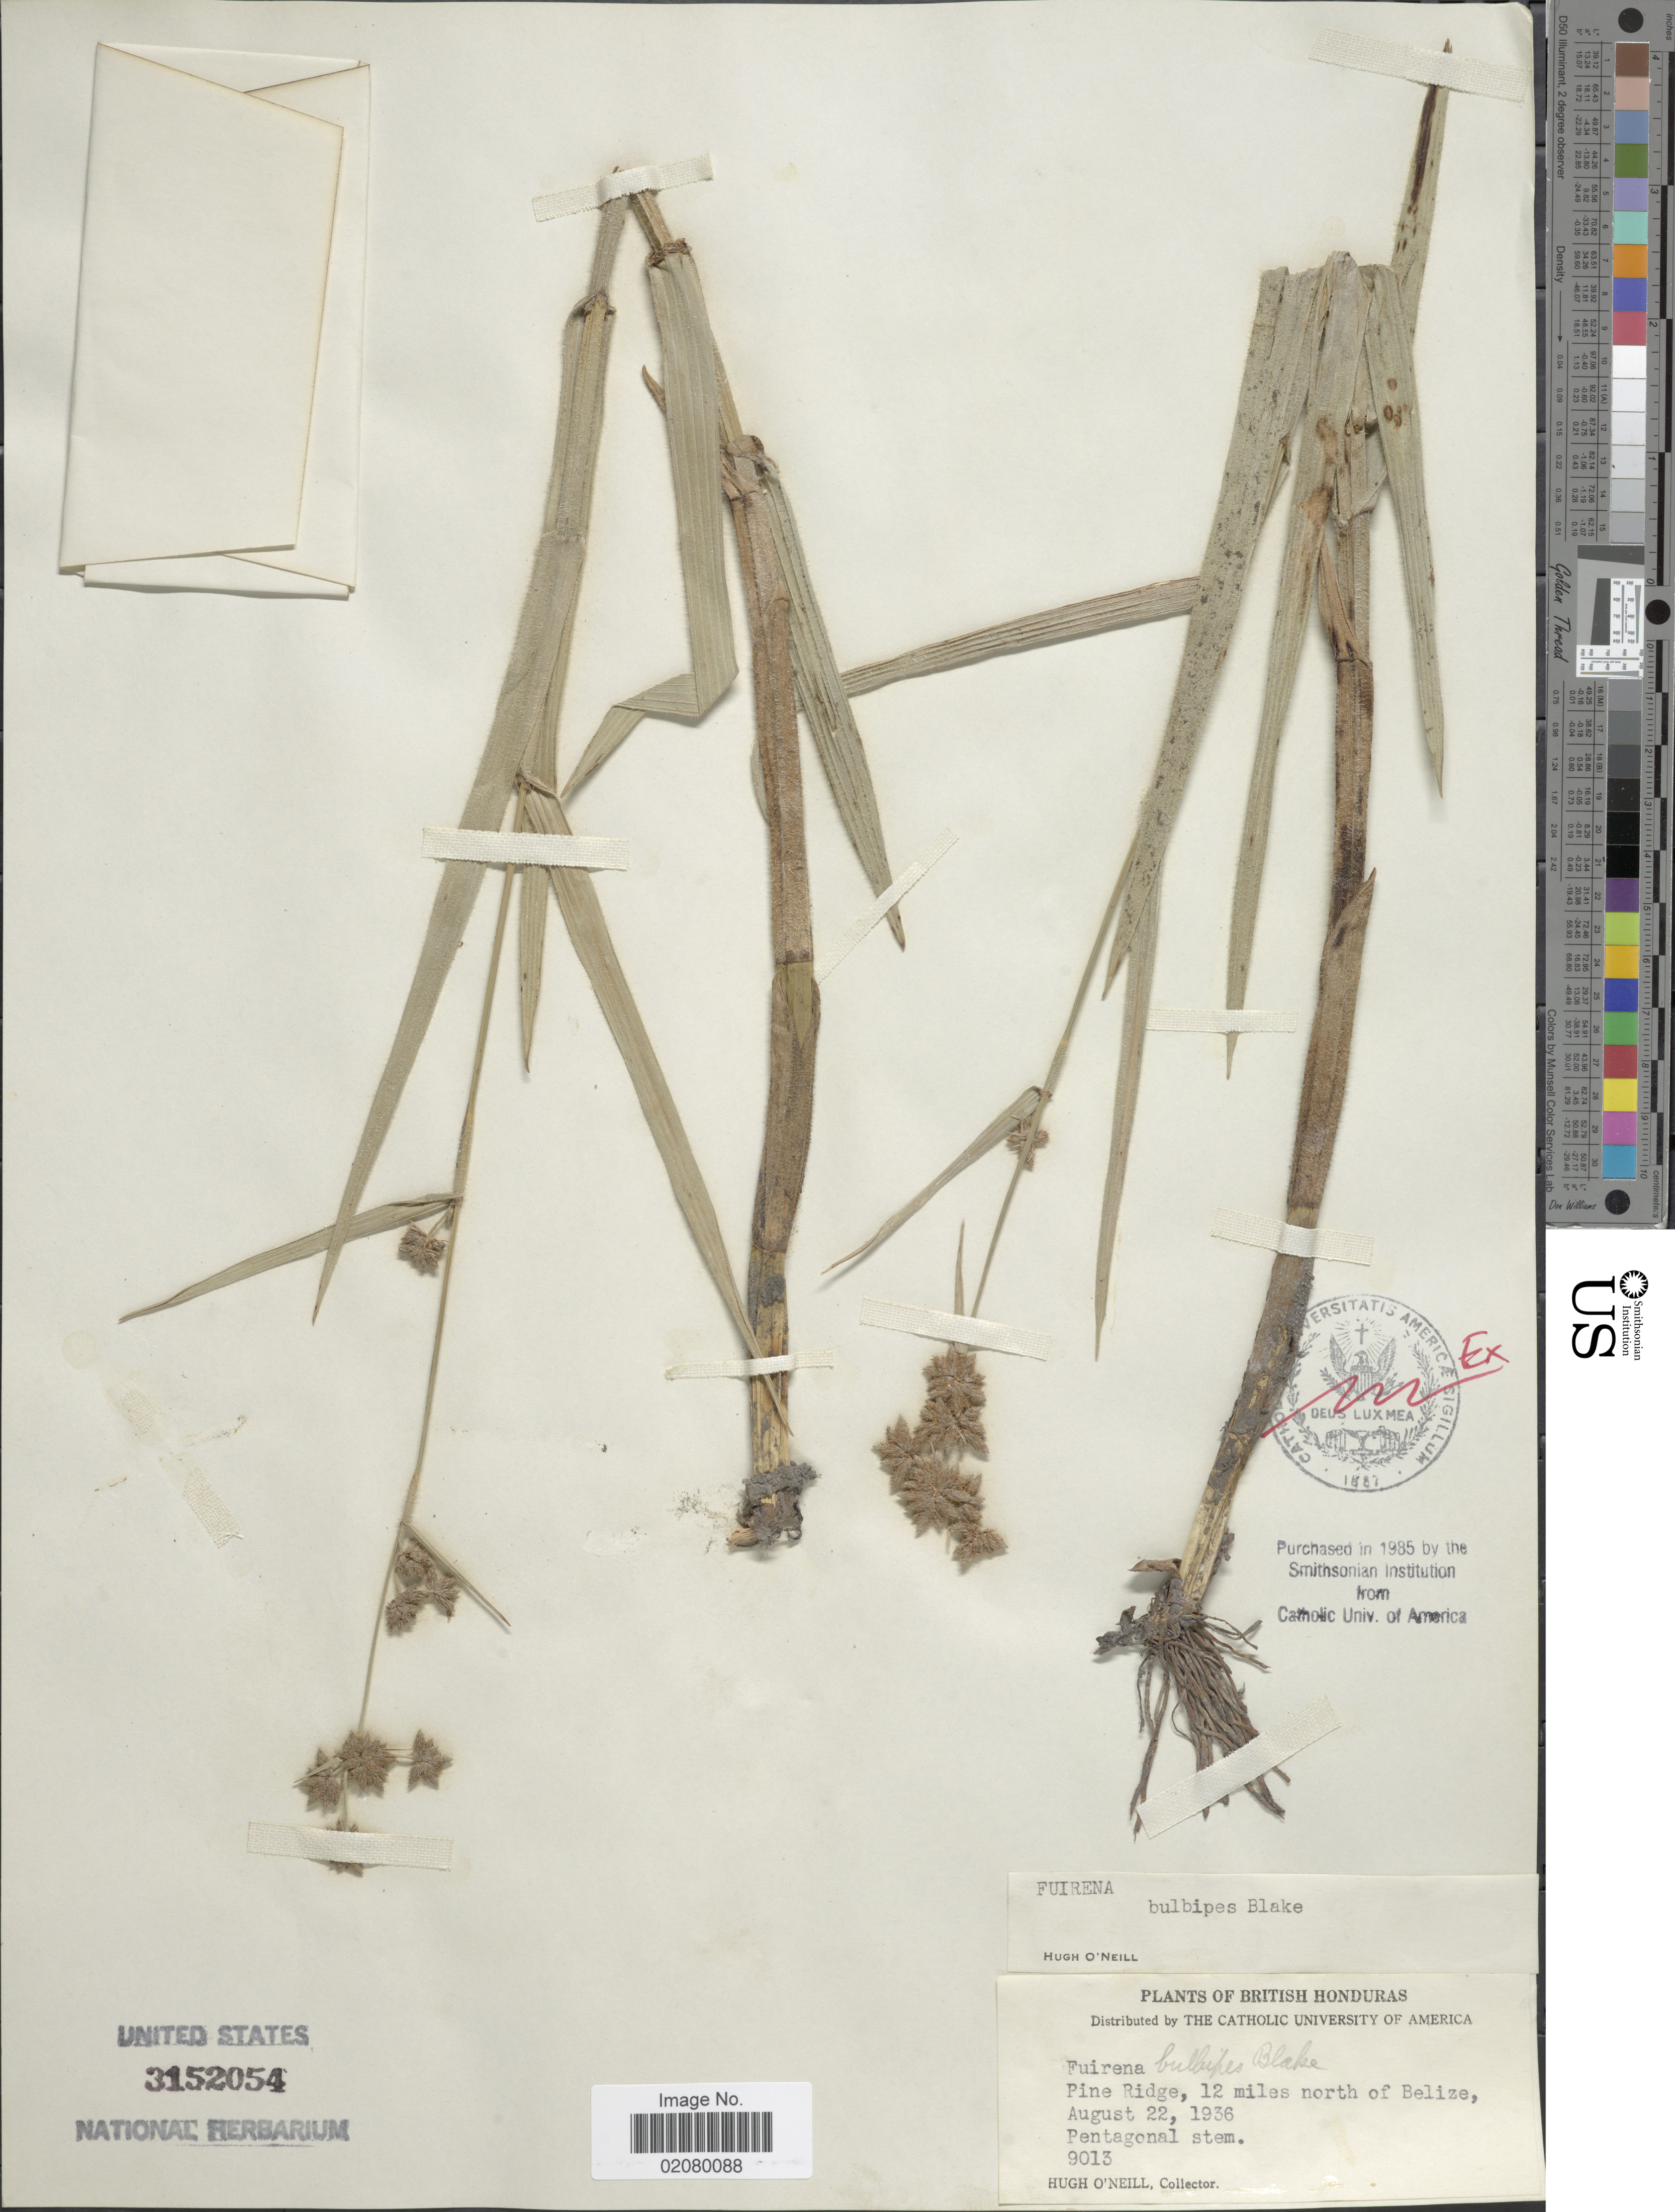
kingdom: Plantae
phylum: Tracheophyta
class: Liliopsida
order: Poales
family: Cyperaceae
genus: Fuirena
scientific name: Fuirena camptotricha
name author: C. Wright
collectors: H. O'Neill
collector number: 9013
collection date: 1936-08-22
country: Belize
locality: British Honduras, Pine Ridge, 12 miles north of Belize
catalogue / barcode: US 3152054